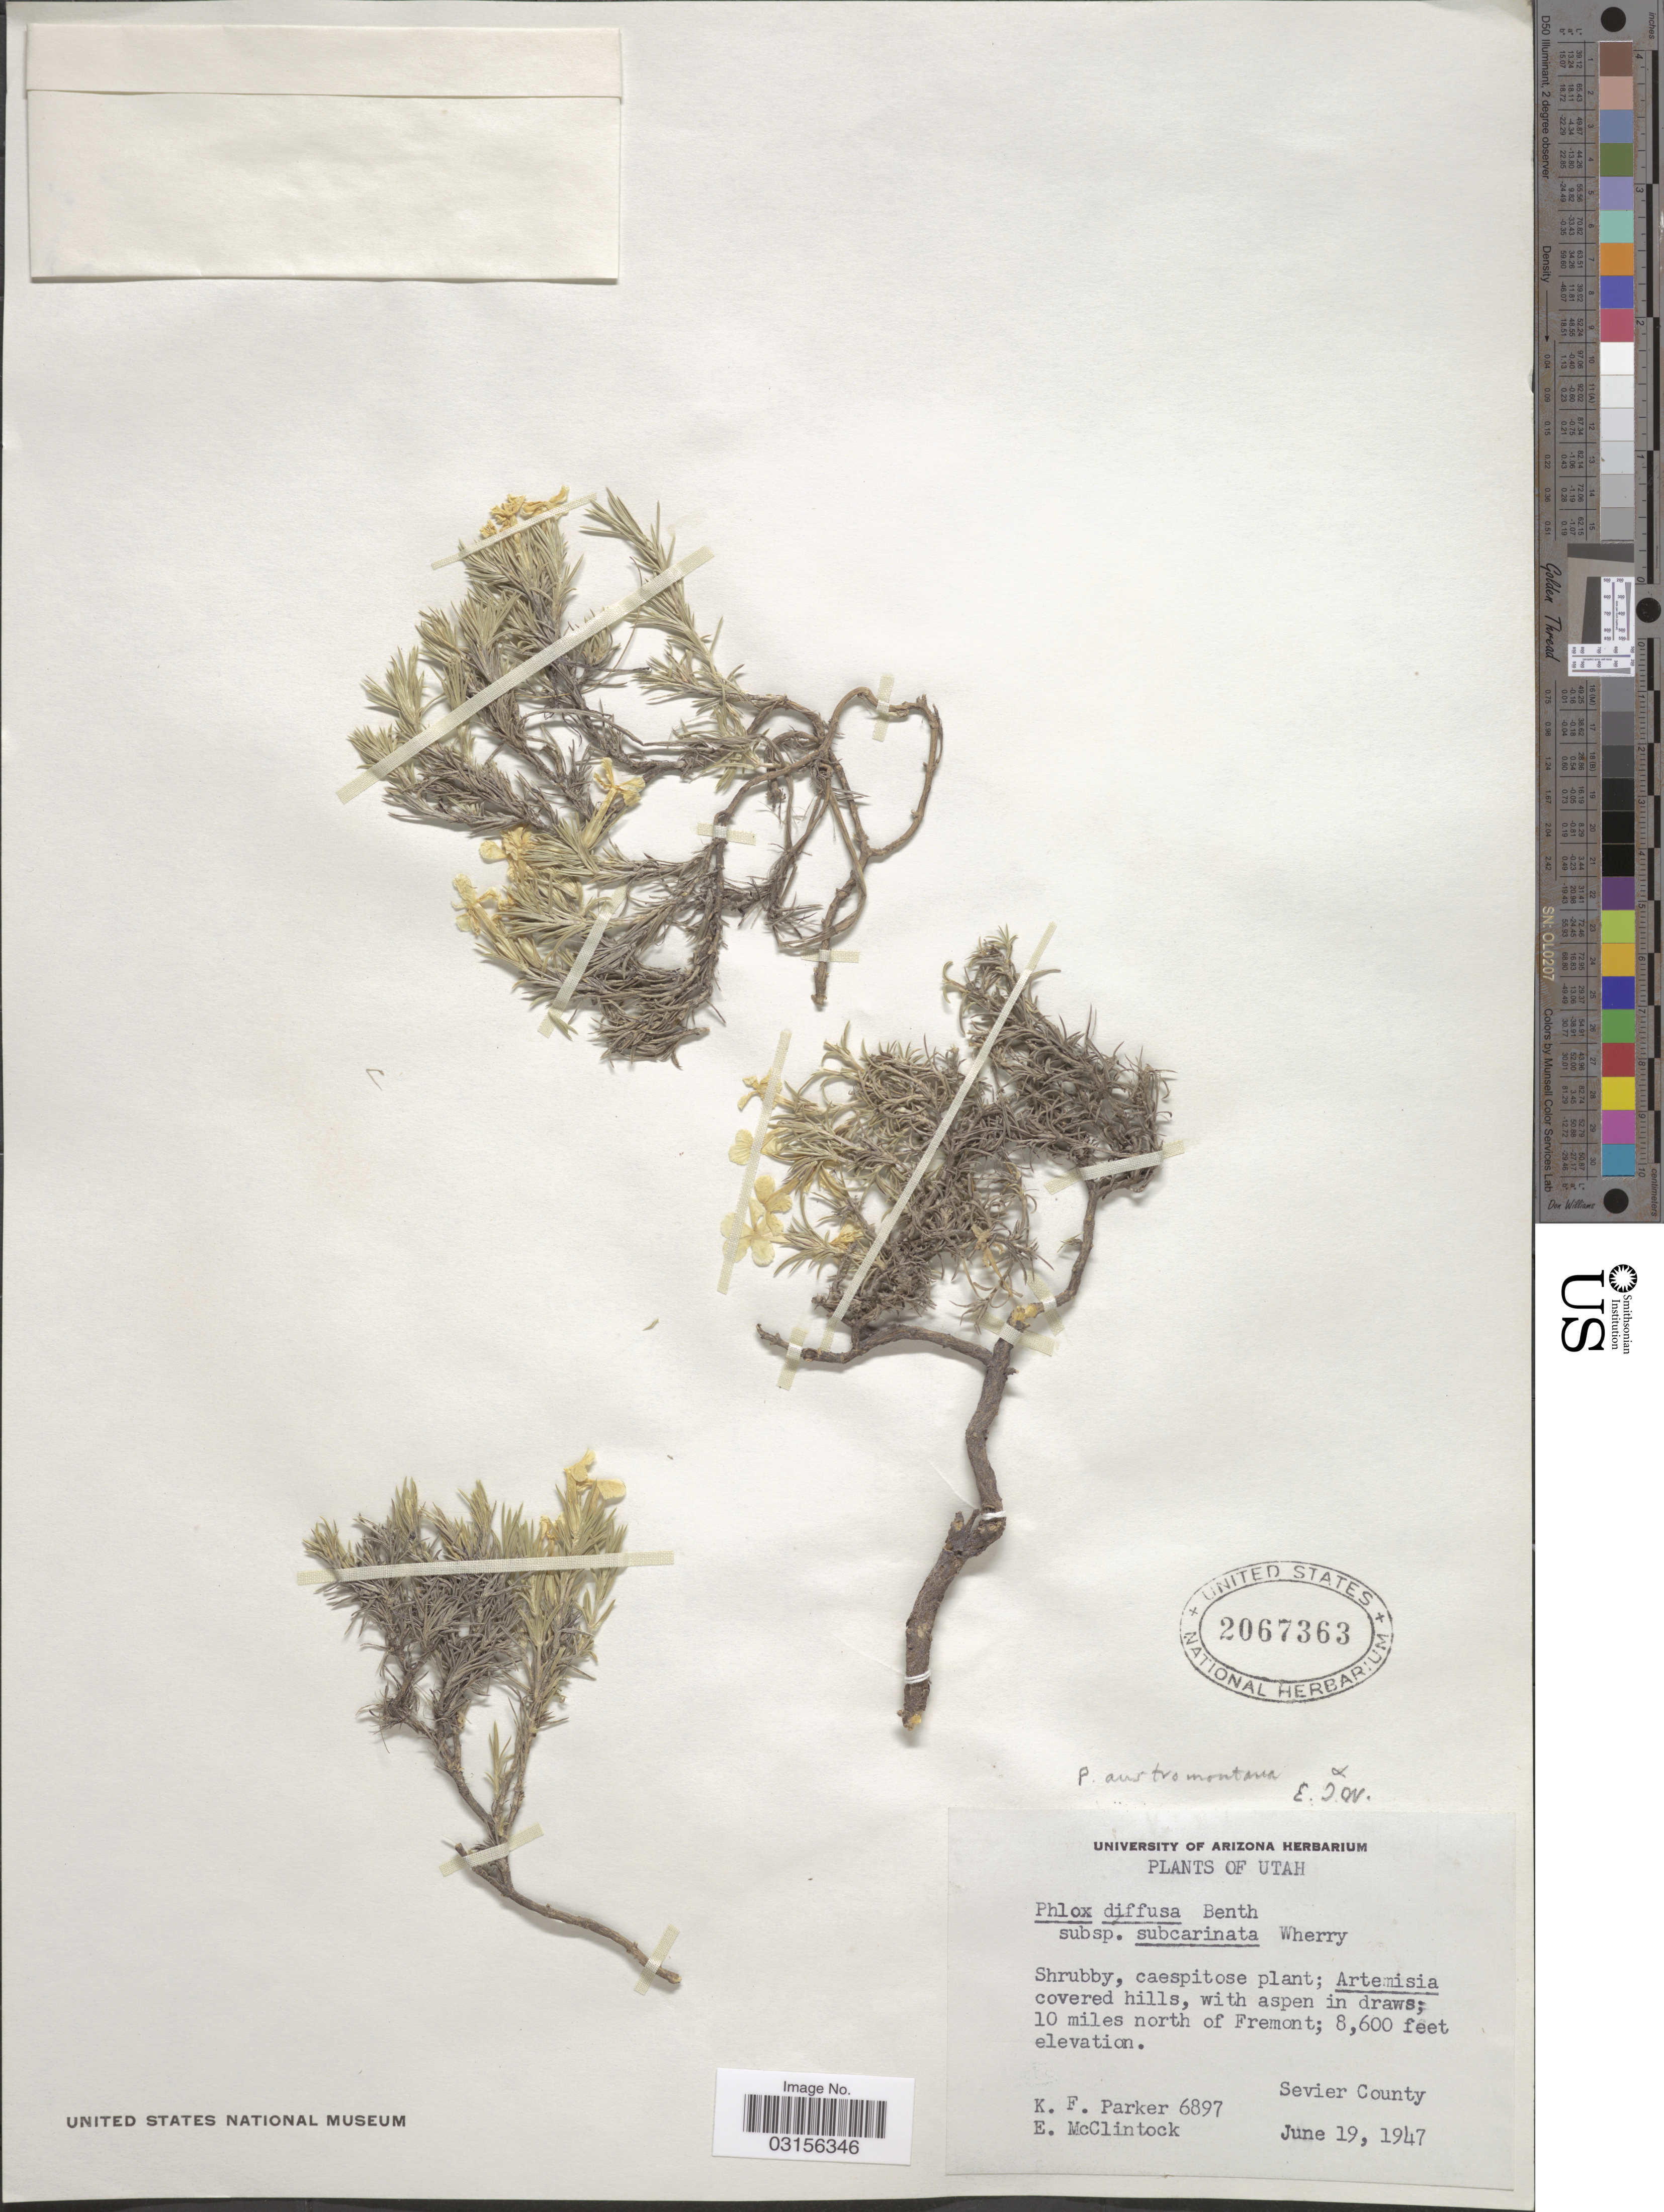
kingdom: Plantae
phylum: Tracheophyta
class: Magnoliopsida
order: Ericales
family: Polemoniaceae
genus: Phlox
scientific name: Phlox austromontana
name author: Coville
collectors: K. F. Parker & E. McClintock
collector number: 6897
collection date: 1947-06-19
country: United States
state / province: Utah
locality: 10 miles north of Fremont. Sevier County.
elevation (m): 2621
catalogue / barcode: US 2067363